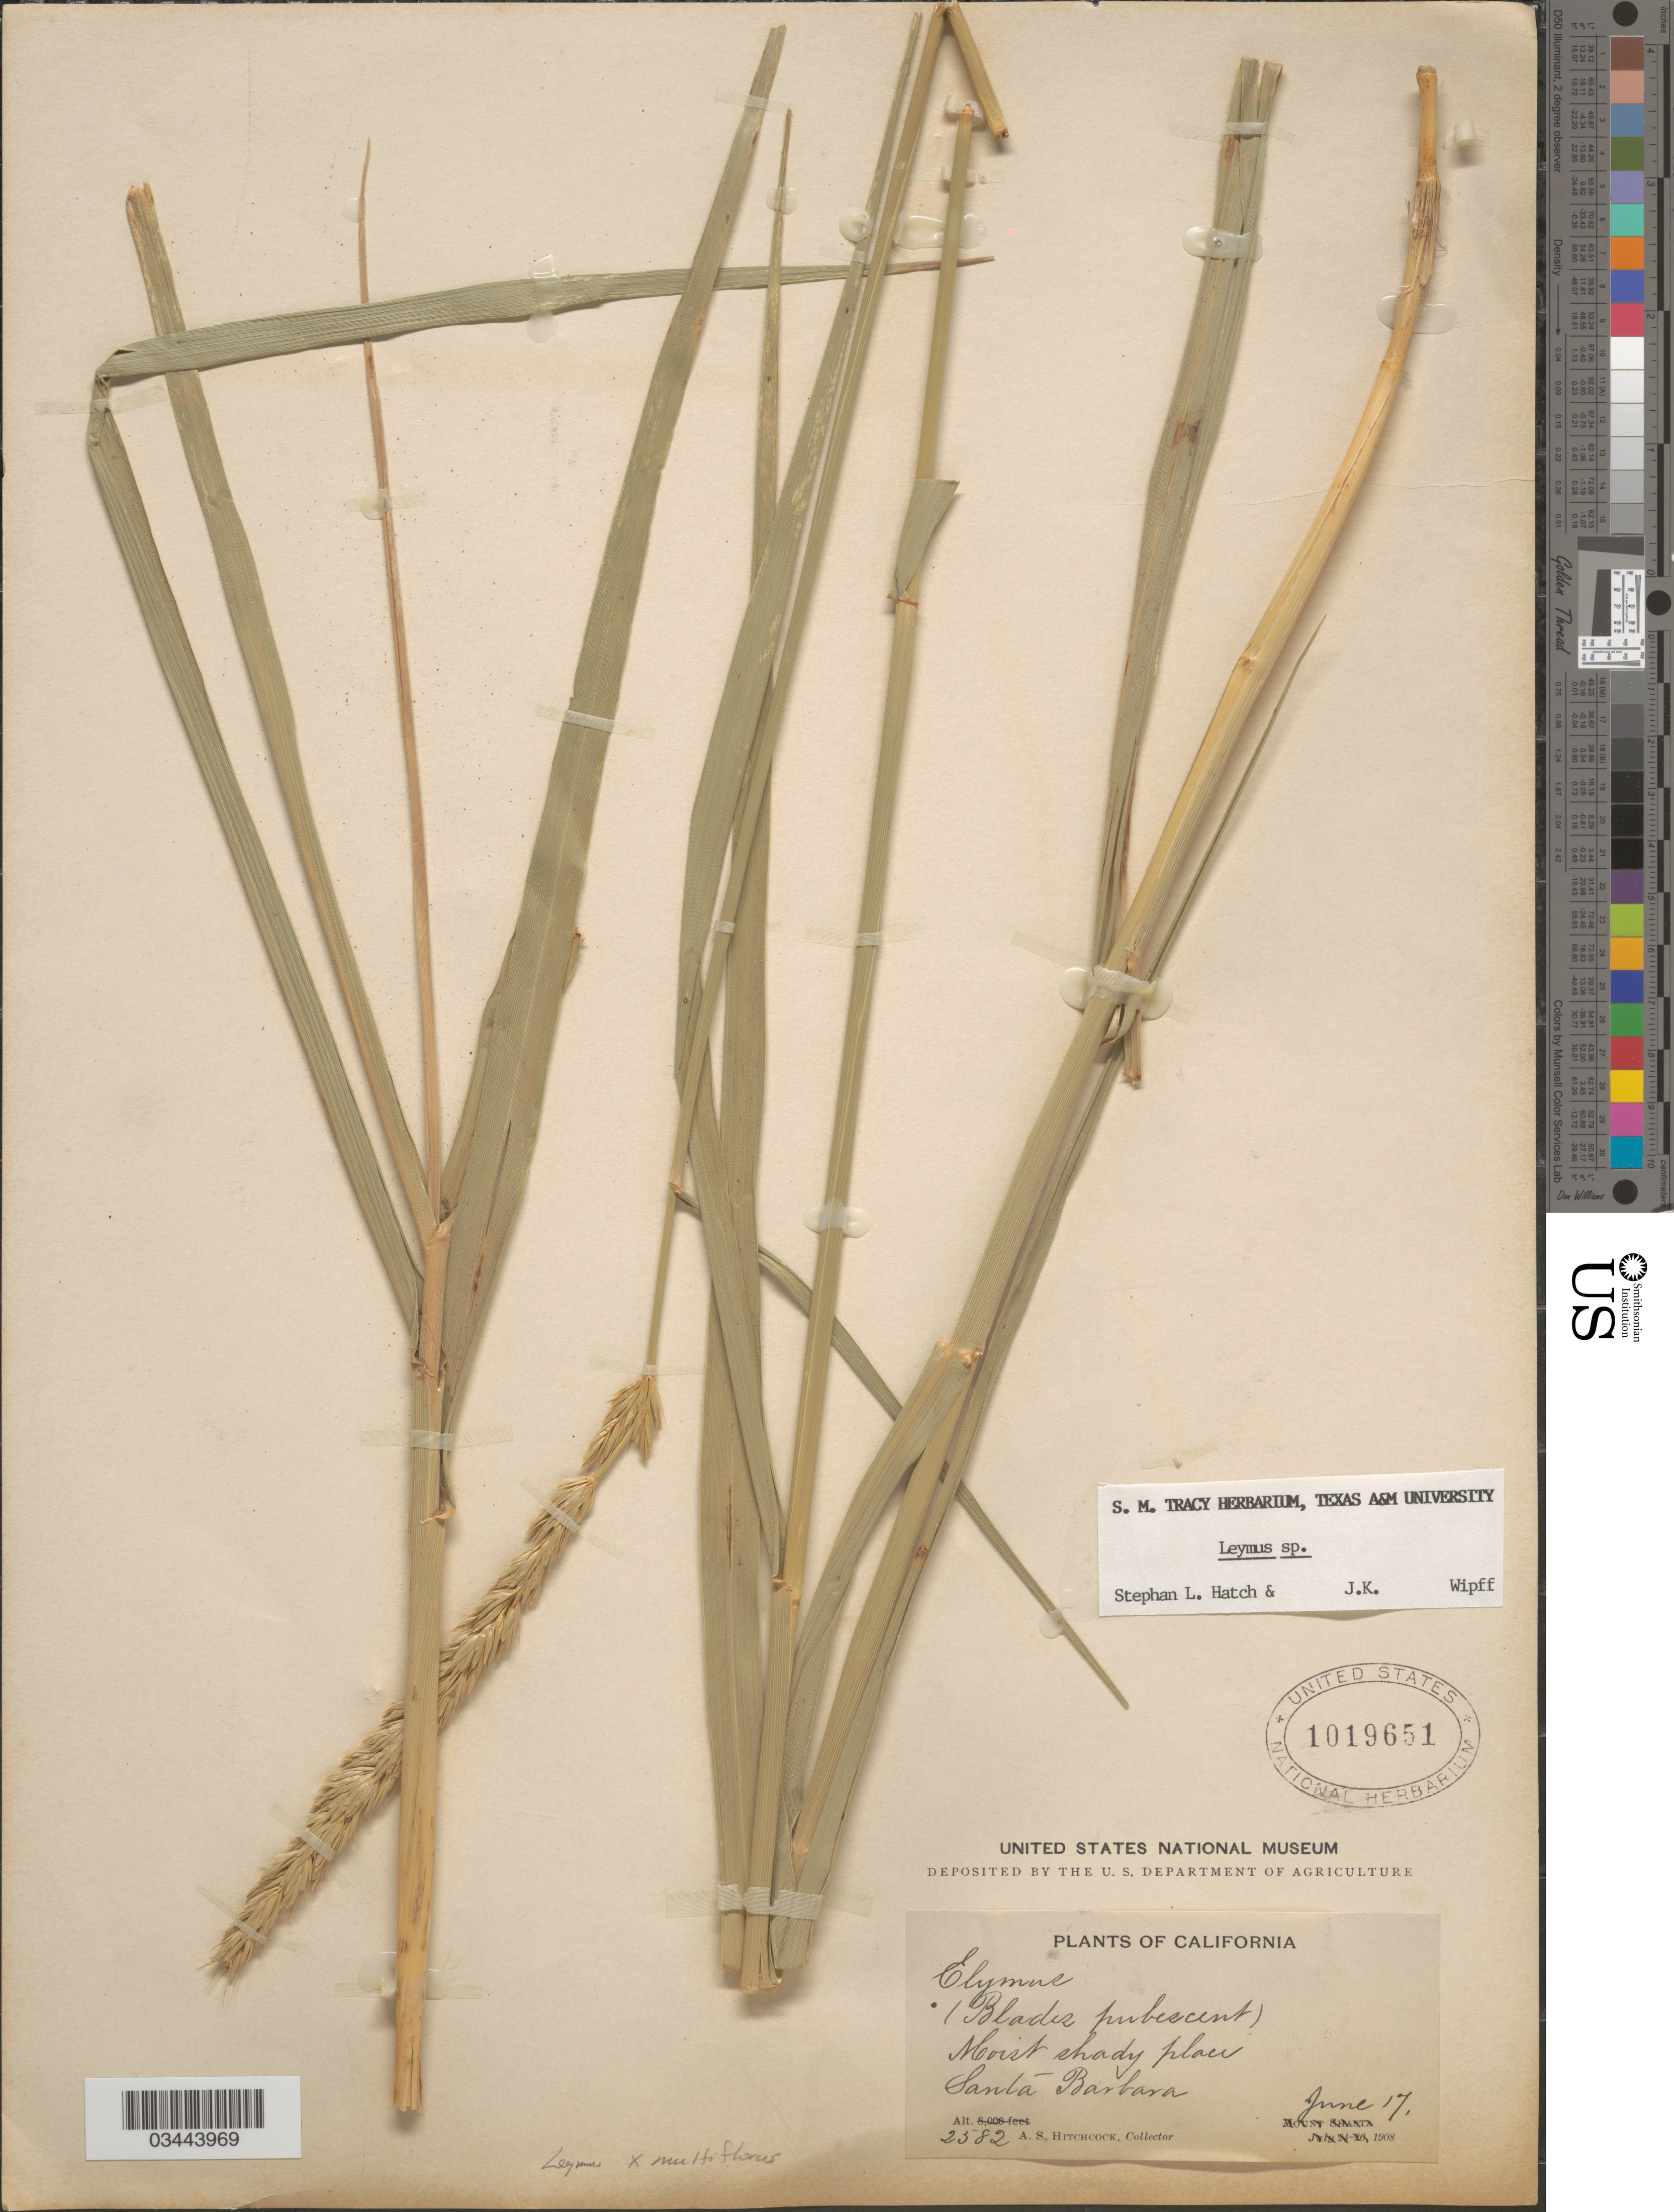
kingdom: Plantae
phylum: Tracheophyta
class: Liliopsida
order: Poales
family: Poaceae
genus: Leymus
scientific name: Leymus sp.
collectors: A. S. Hitchcock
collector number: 2582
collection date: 1908-06-17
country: United States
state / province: California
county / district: Santa Barbara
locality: Moist shady place. Santa Barbara.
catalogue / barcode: US 1019651